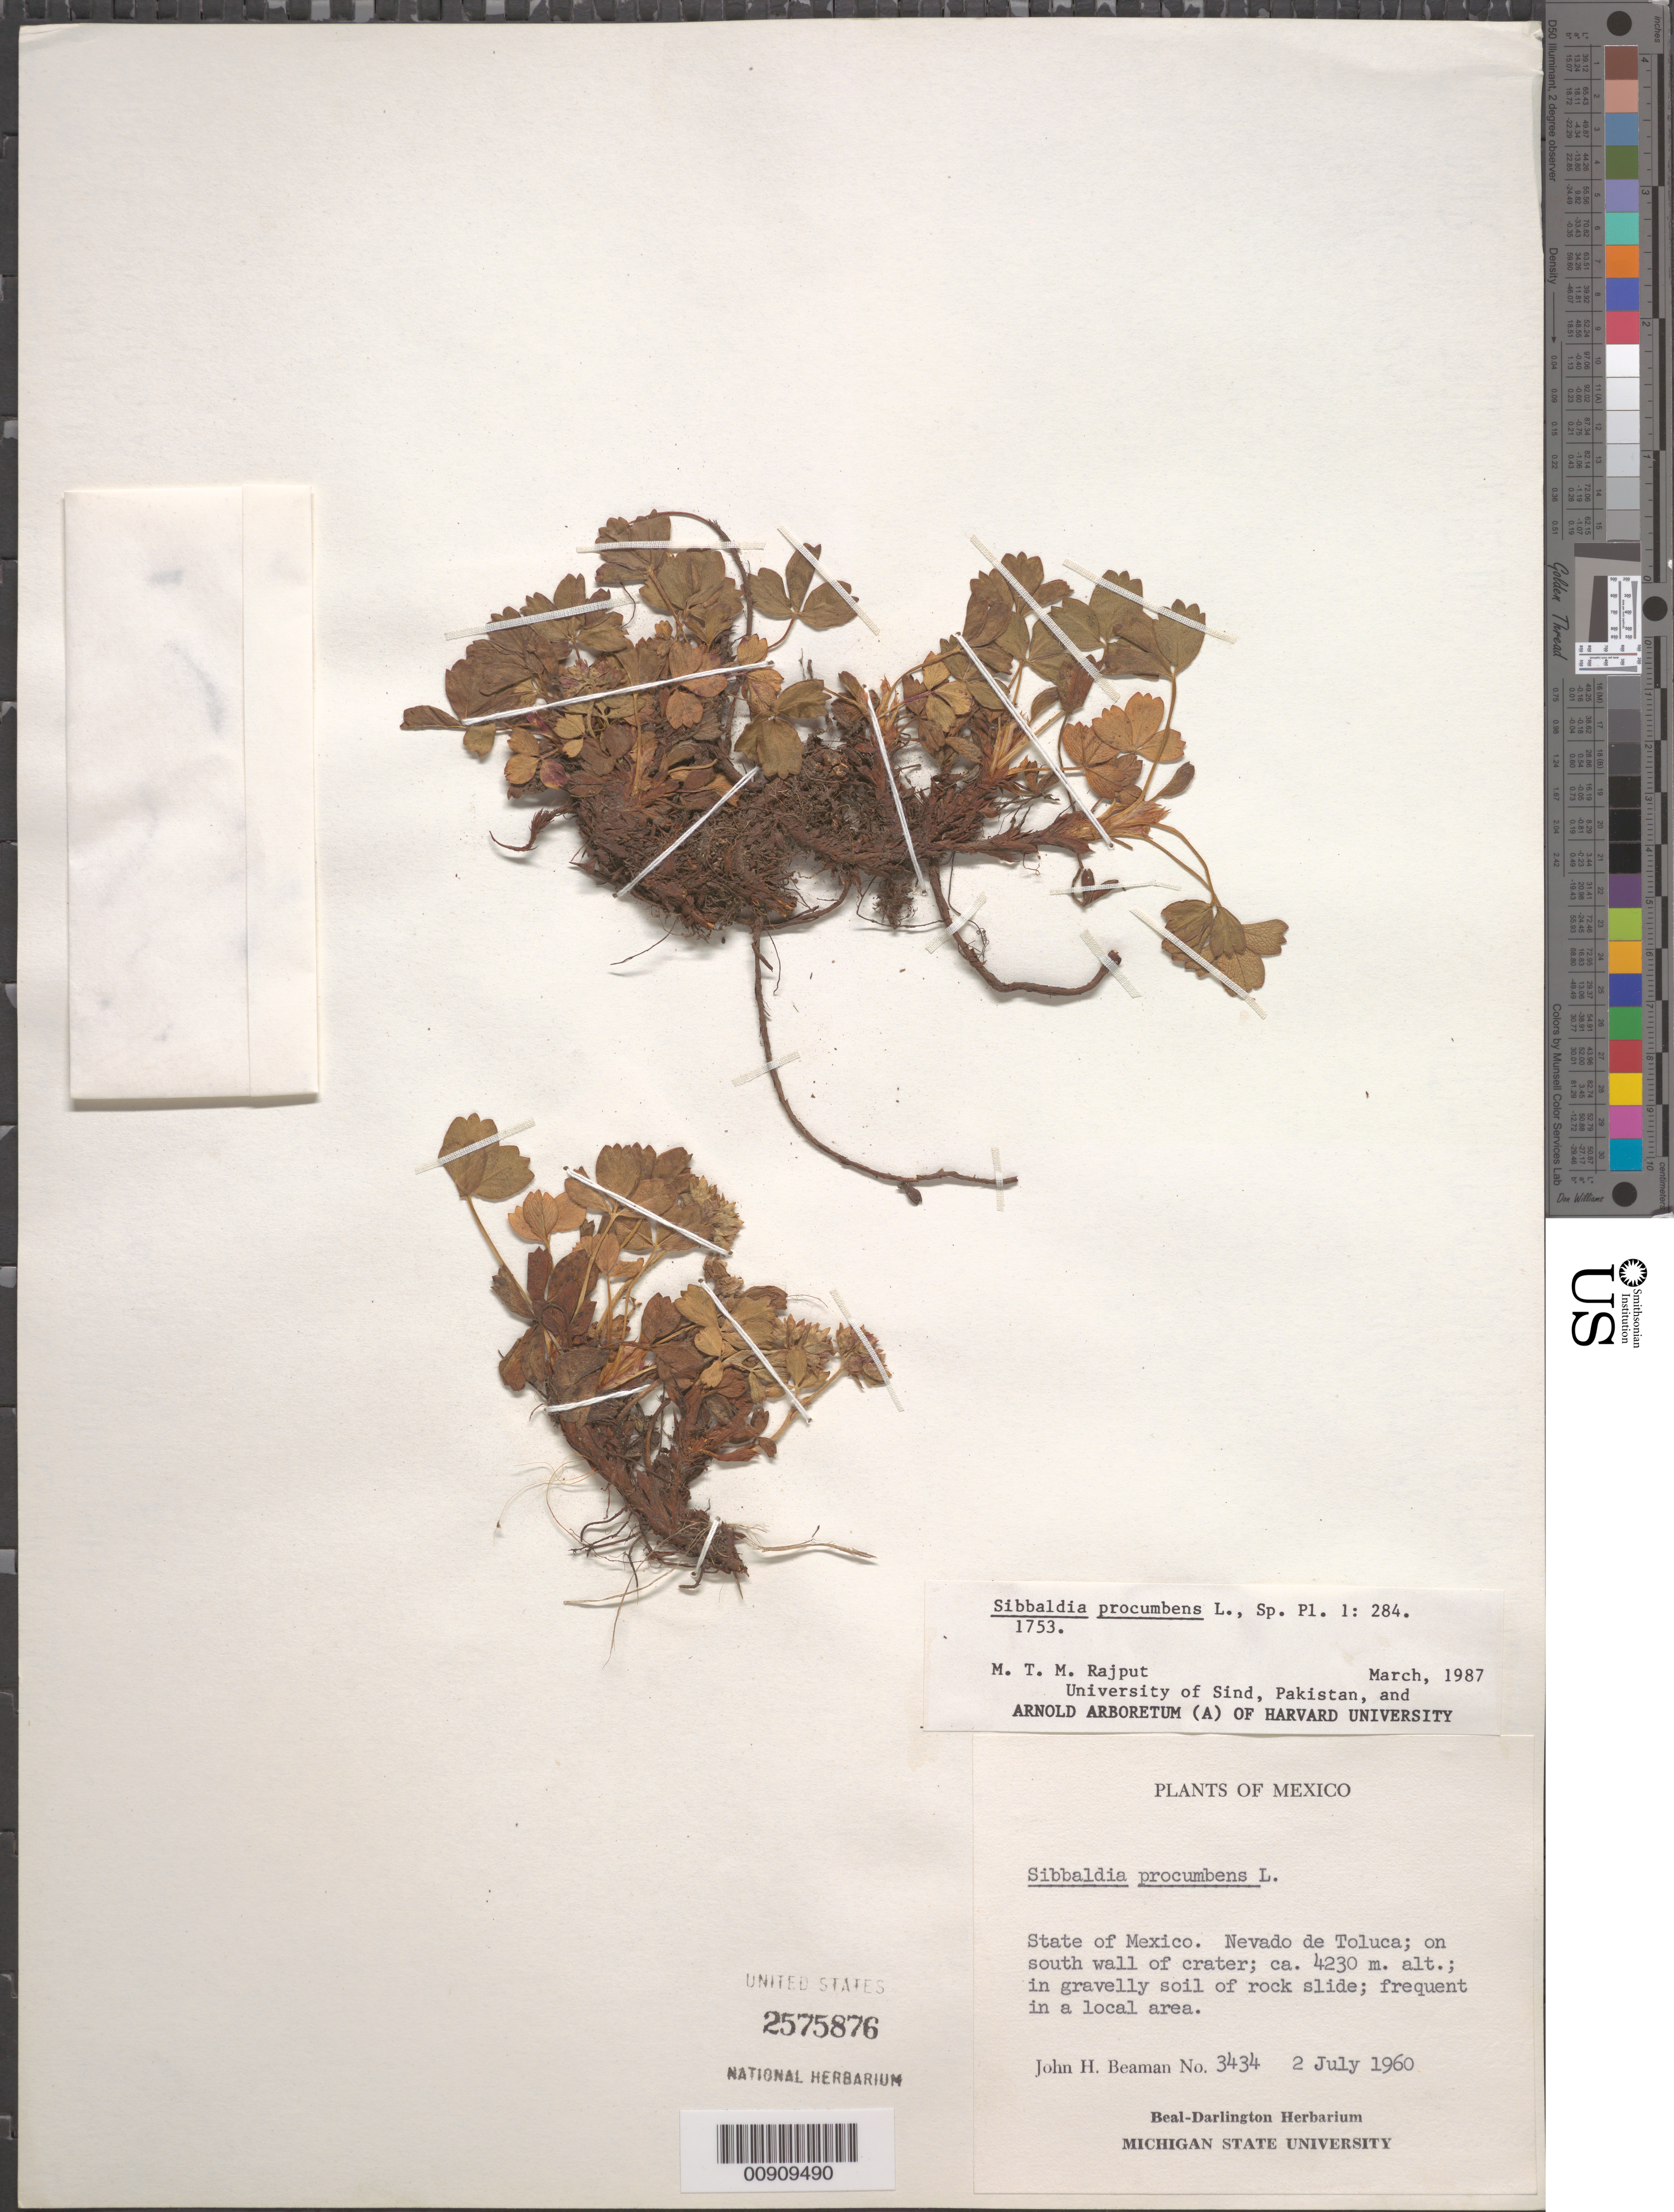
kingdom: Plantae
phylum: Tracheophyta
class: Magnoliopsida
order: Rosales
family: Rosaceae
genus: Sibbaldia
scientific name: Sibbaldia procumbens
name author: L.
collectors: J. H. Beaman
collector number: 3434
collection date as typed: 02 Jul 1960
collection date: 1960-07-02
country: Mexico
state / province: México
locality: State of Mexico. Nevado de Toluca; on south wall of crater.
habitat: In gravelly soil on rock slide.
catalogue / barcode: US 2575876